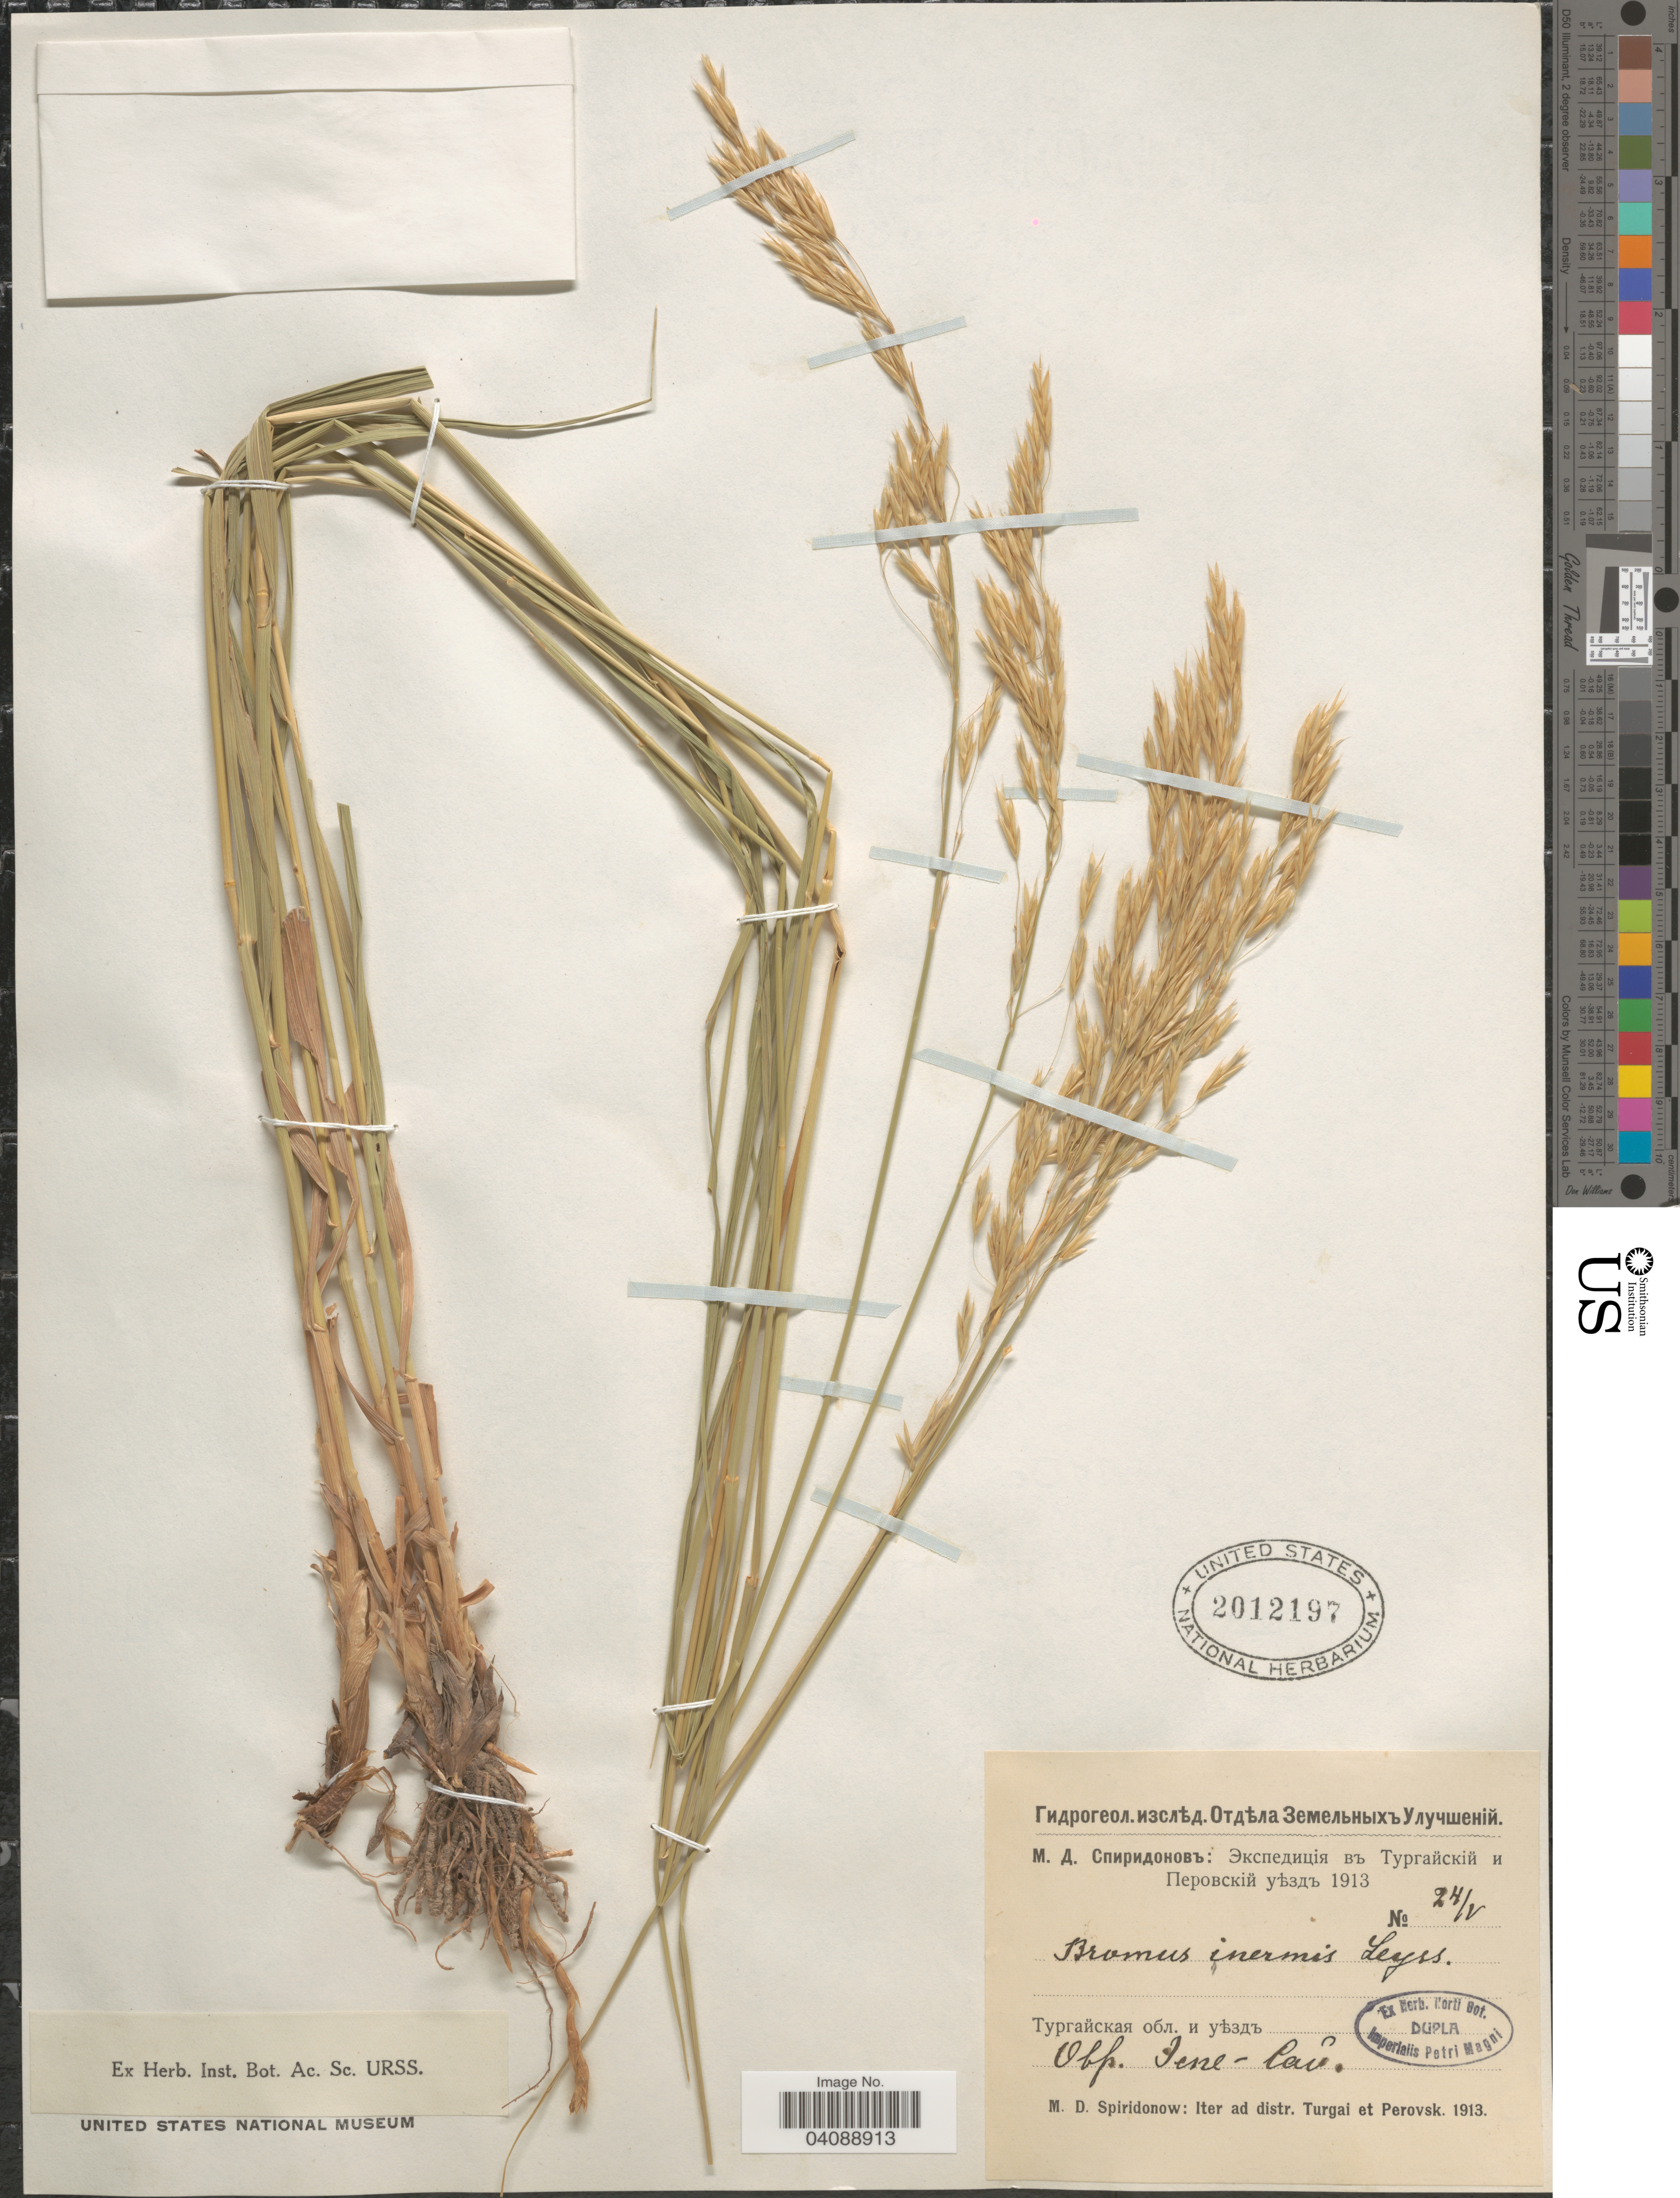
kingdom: Plantae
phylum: Tracheophyta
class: Liliopsida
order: Poales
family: Poaceae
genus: Bromus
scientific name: Bromus inermis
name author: Leyss.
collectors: M. Spiridonow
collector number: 24/V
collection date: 1913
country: Kazakhstan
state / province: Qaraghandy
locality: Iter ad distr. Turgai et Perovsk. Espe-say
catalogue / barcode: US 2012197